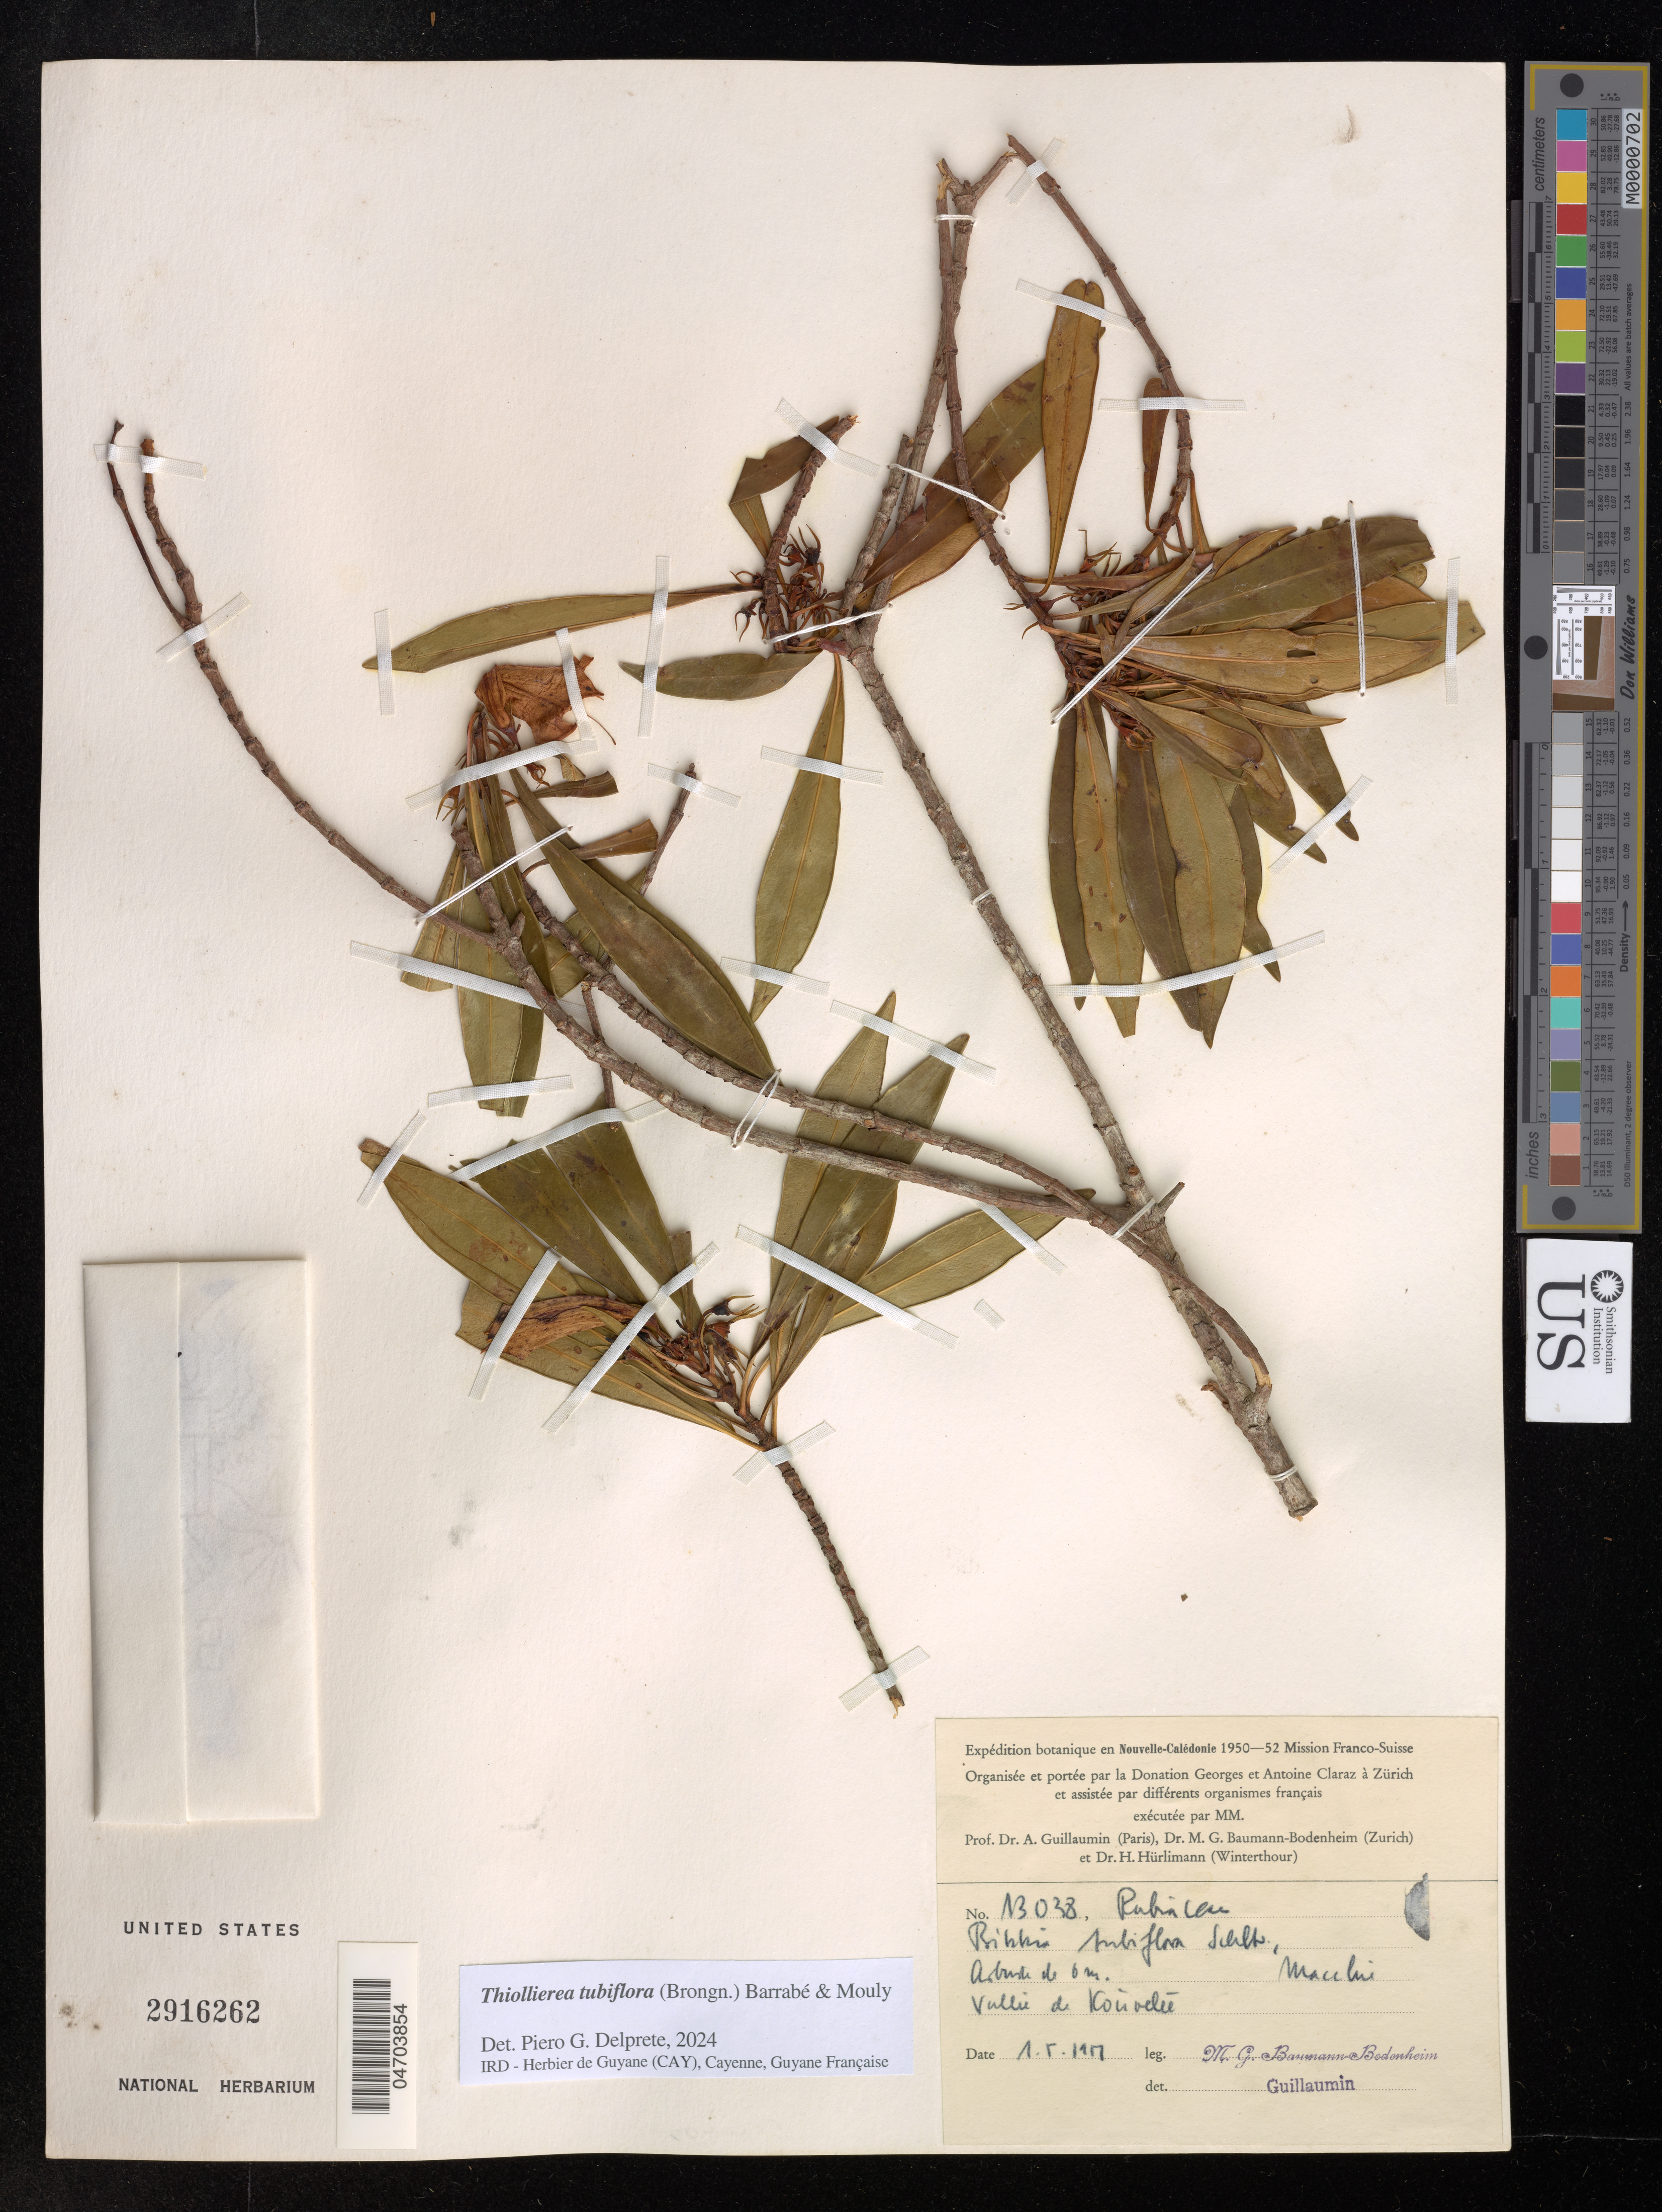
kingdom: Plantae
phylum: Tracheophyta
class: Magnoliopsida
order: Gentianales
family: Rubiaceae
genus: Thiollierea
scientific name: Thiollierea tubiflora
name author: (Brongn.) Barrabé & Mouly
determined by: Delprete, P. G., Herb. de Guyane Cay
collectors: M. G. Baumann-Bodenheim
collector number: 13038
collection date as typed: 1 5 1917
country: New Caledonia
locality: Valle de Kouvelee.*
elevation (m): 6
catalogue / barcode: US 2916262